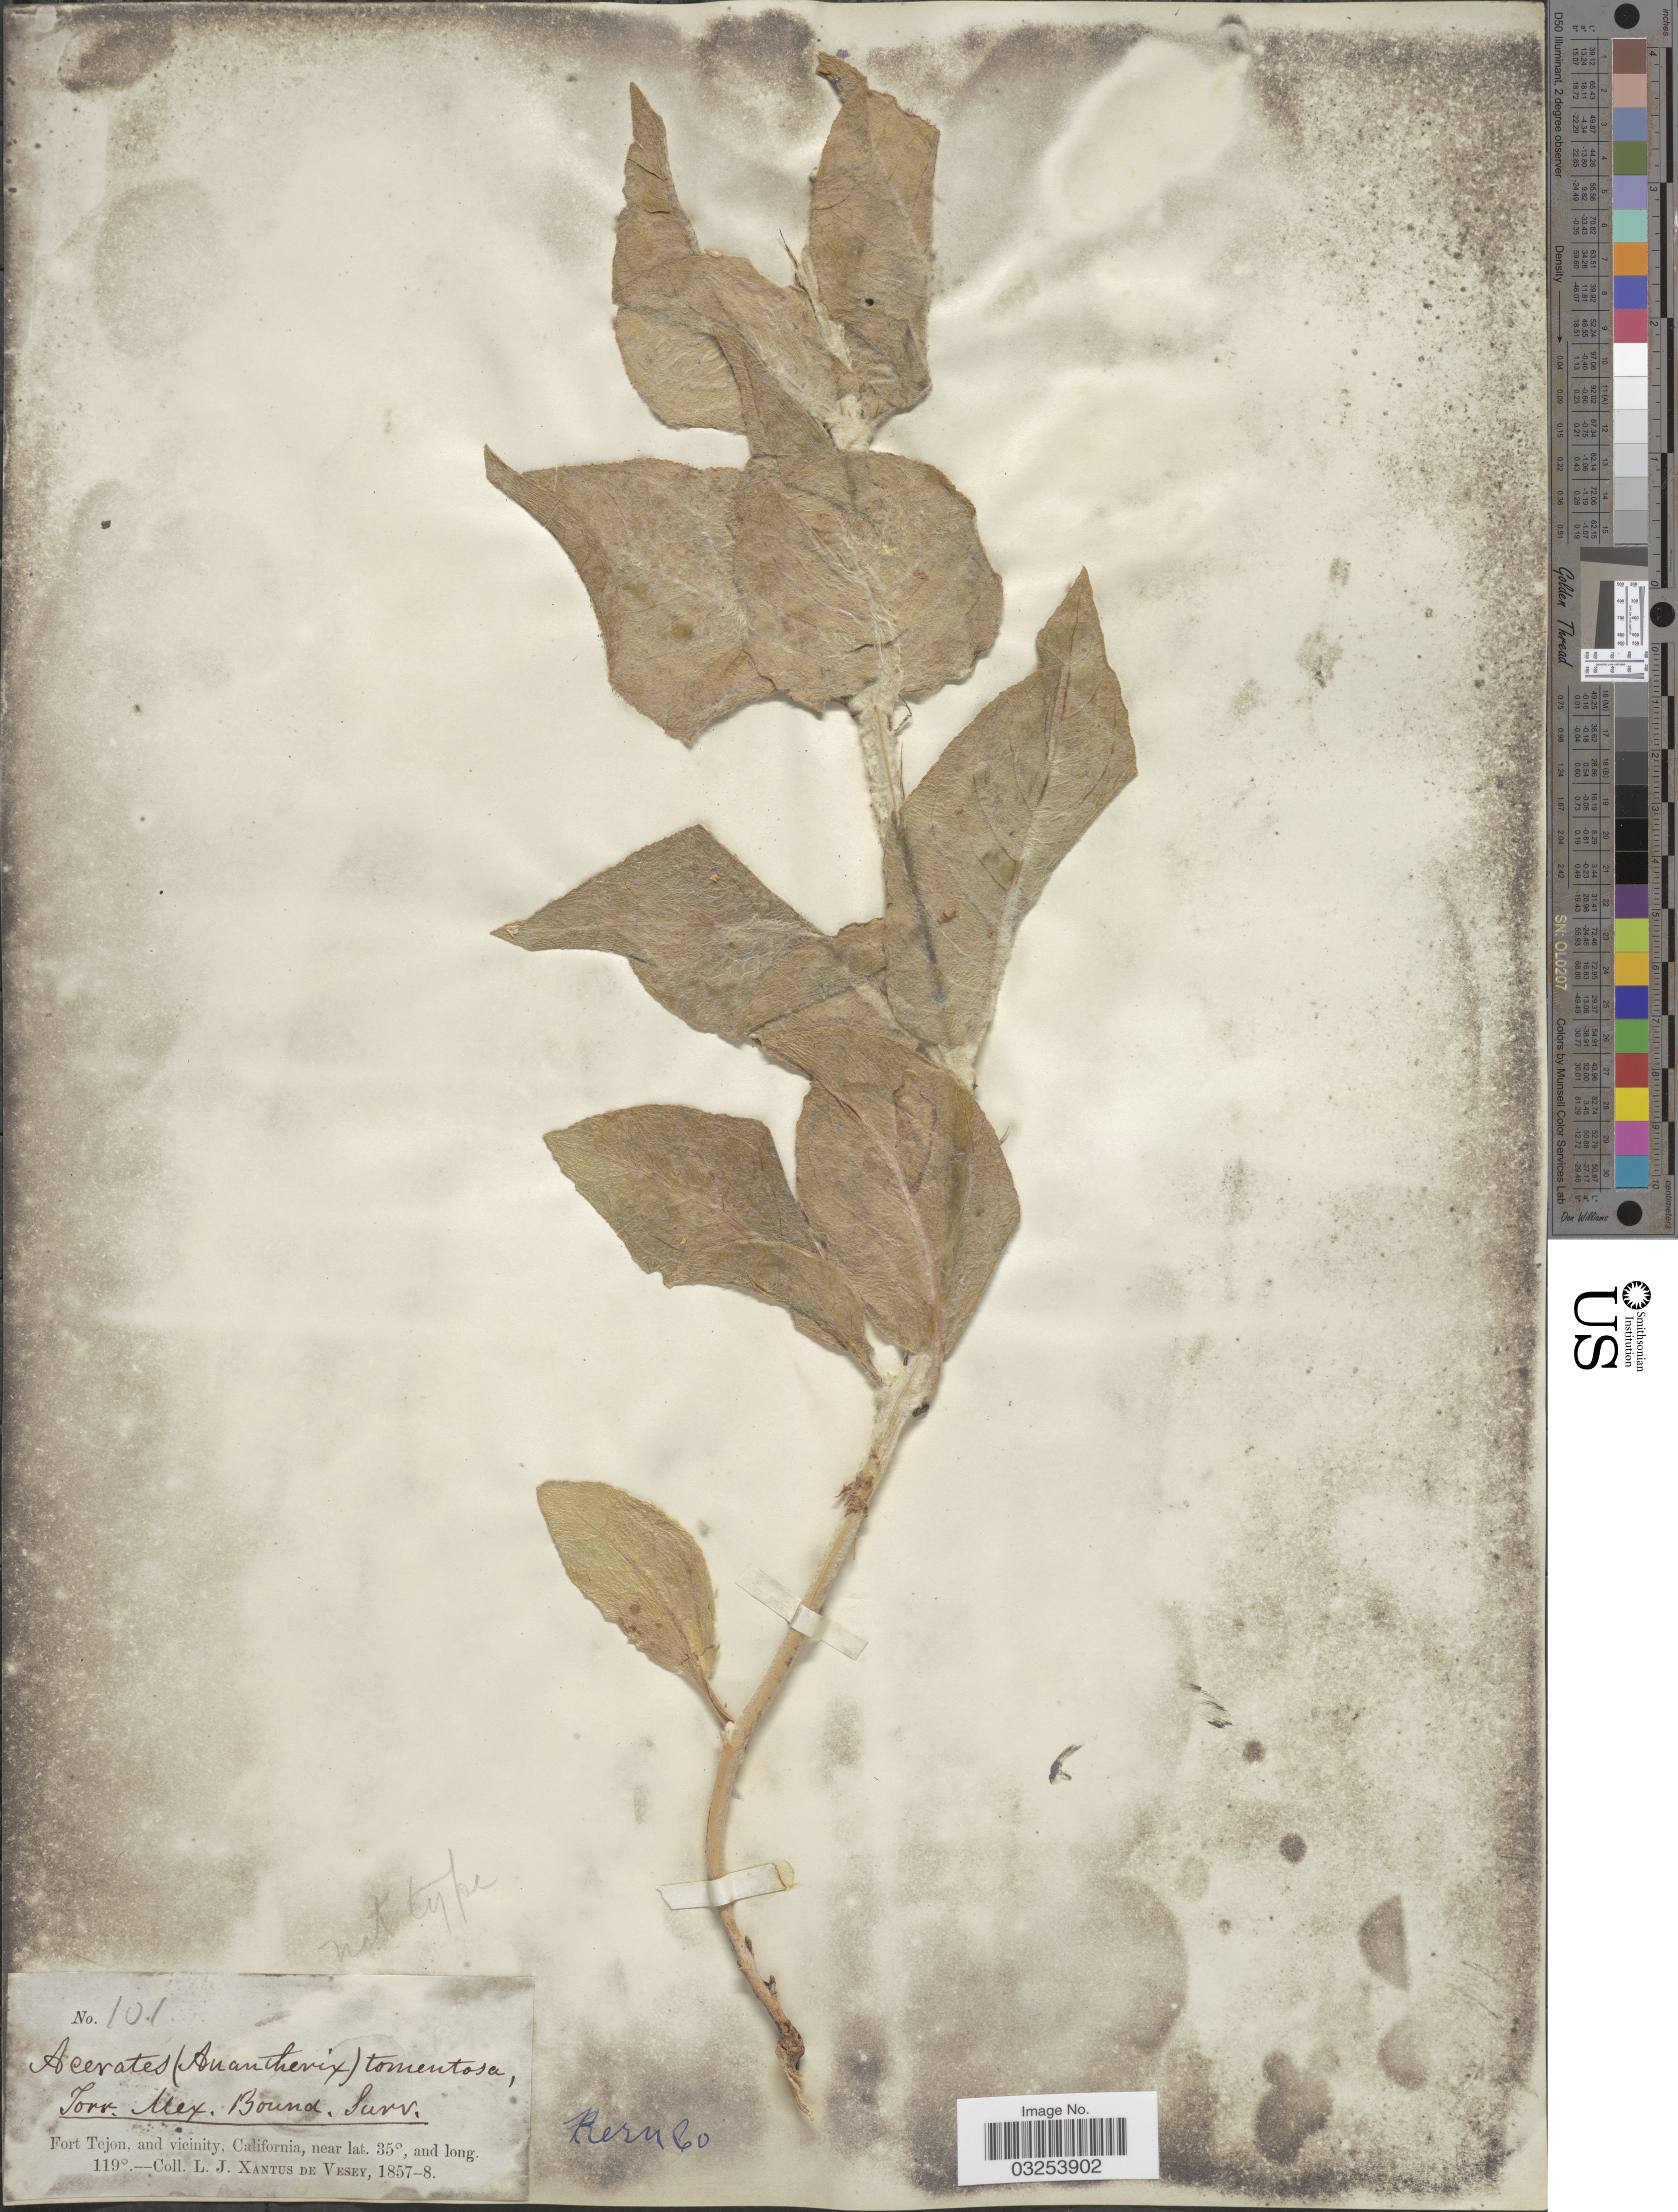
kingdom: Plantae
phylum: Tracheophyta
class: Magnoliopsida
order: Gentianales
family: Apocynaceae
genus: Asclepias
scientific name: Asclepias californica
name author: Greene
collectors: L. Xantus de Vesey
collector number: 101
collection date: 1857/1858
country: United States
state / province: California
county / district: Kern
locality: Fort Tejon, and vicinity. Kern Co.